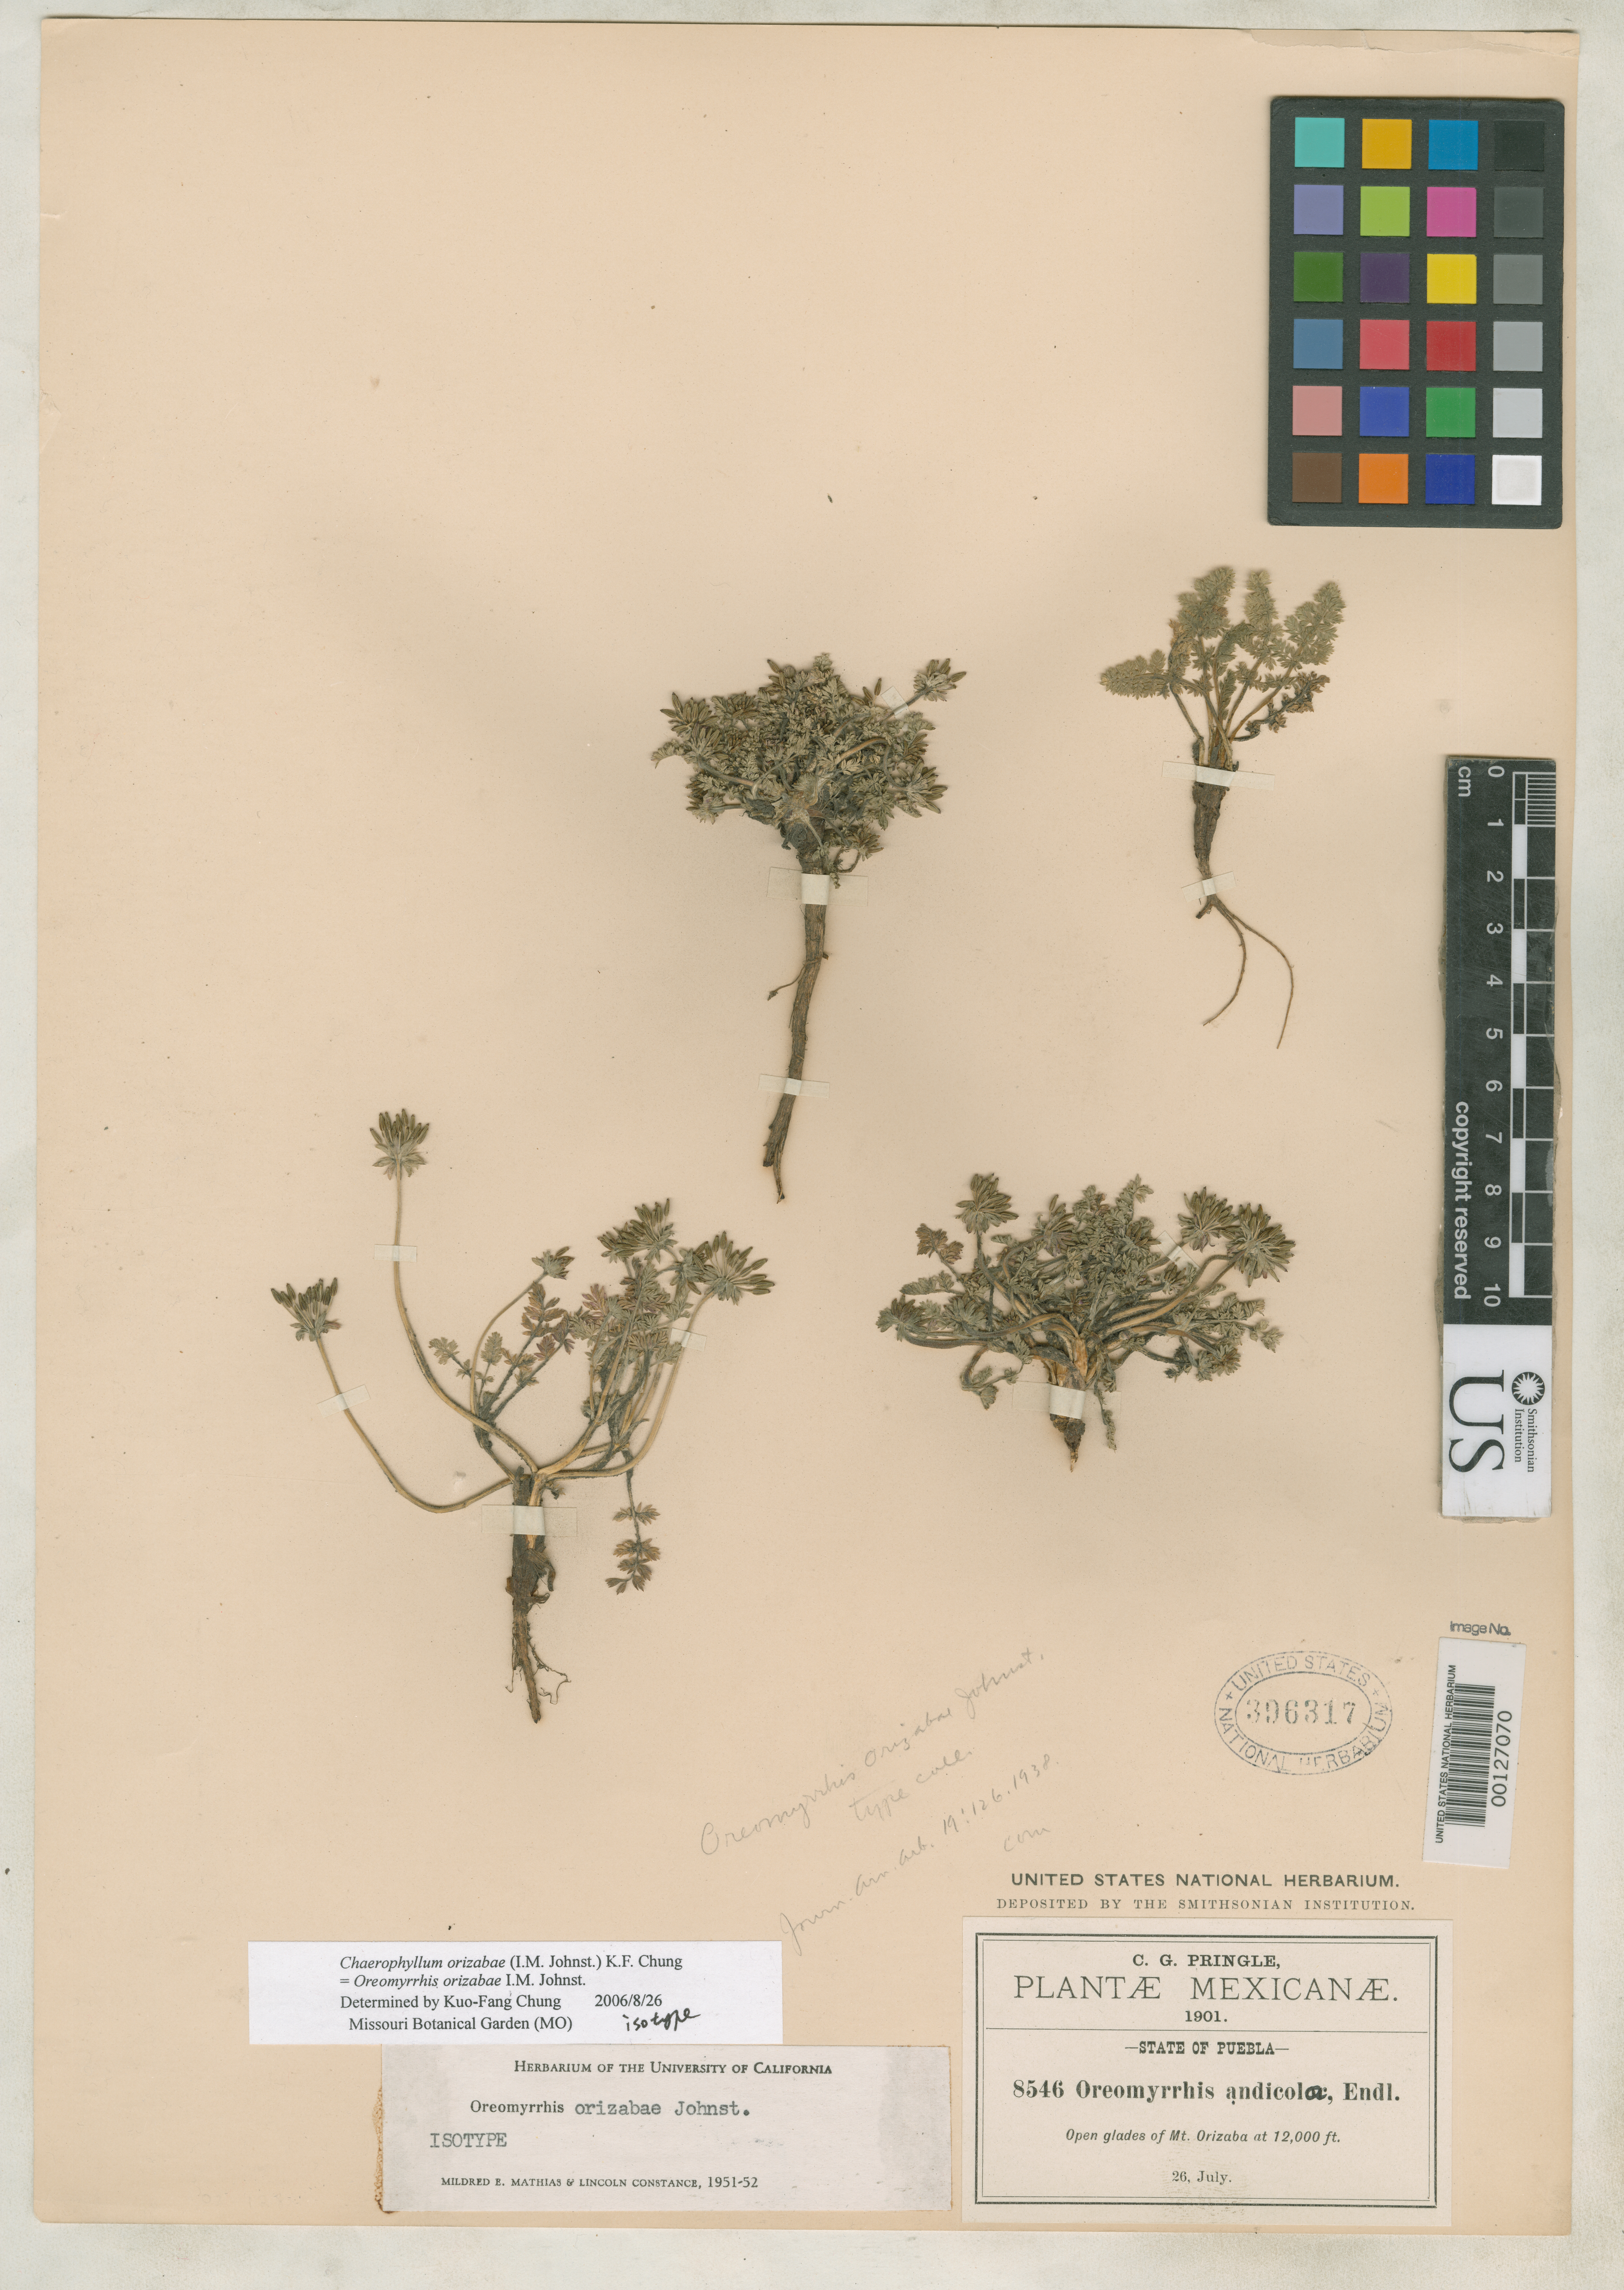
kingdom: Plantae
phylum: Tracheophyta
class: Magnoliopsida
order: Apiales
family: Apiaceae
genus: Oreomyrrhis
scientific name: Oreomyrrhis orizabae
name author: I.M. Johnst.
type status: Isotype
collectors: C. G. Pringle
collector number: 8546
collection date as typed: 26 Jul 1901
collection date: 1901-07-26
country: Mexico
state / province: Puebla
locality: Mt. Orizaba; alt. 12000 Ft.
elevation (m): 3658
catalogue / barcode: US 396317